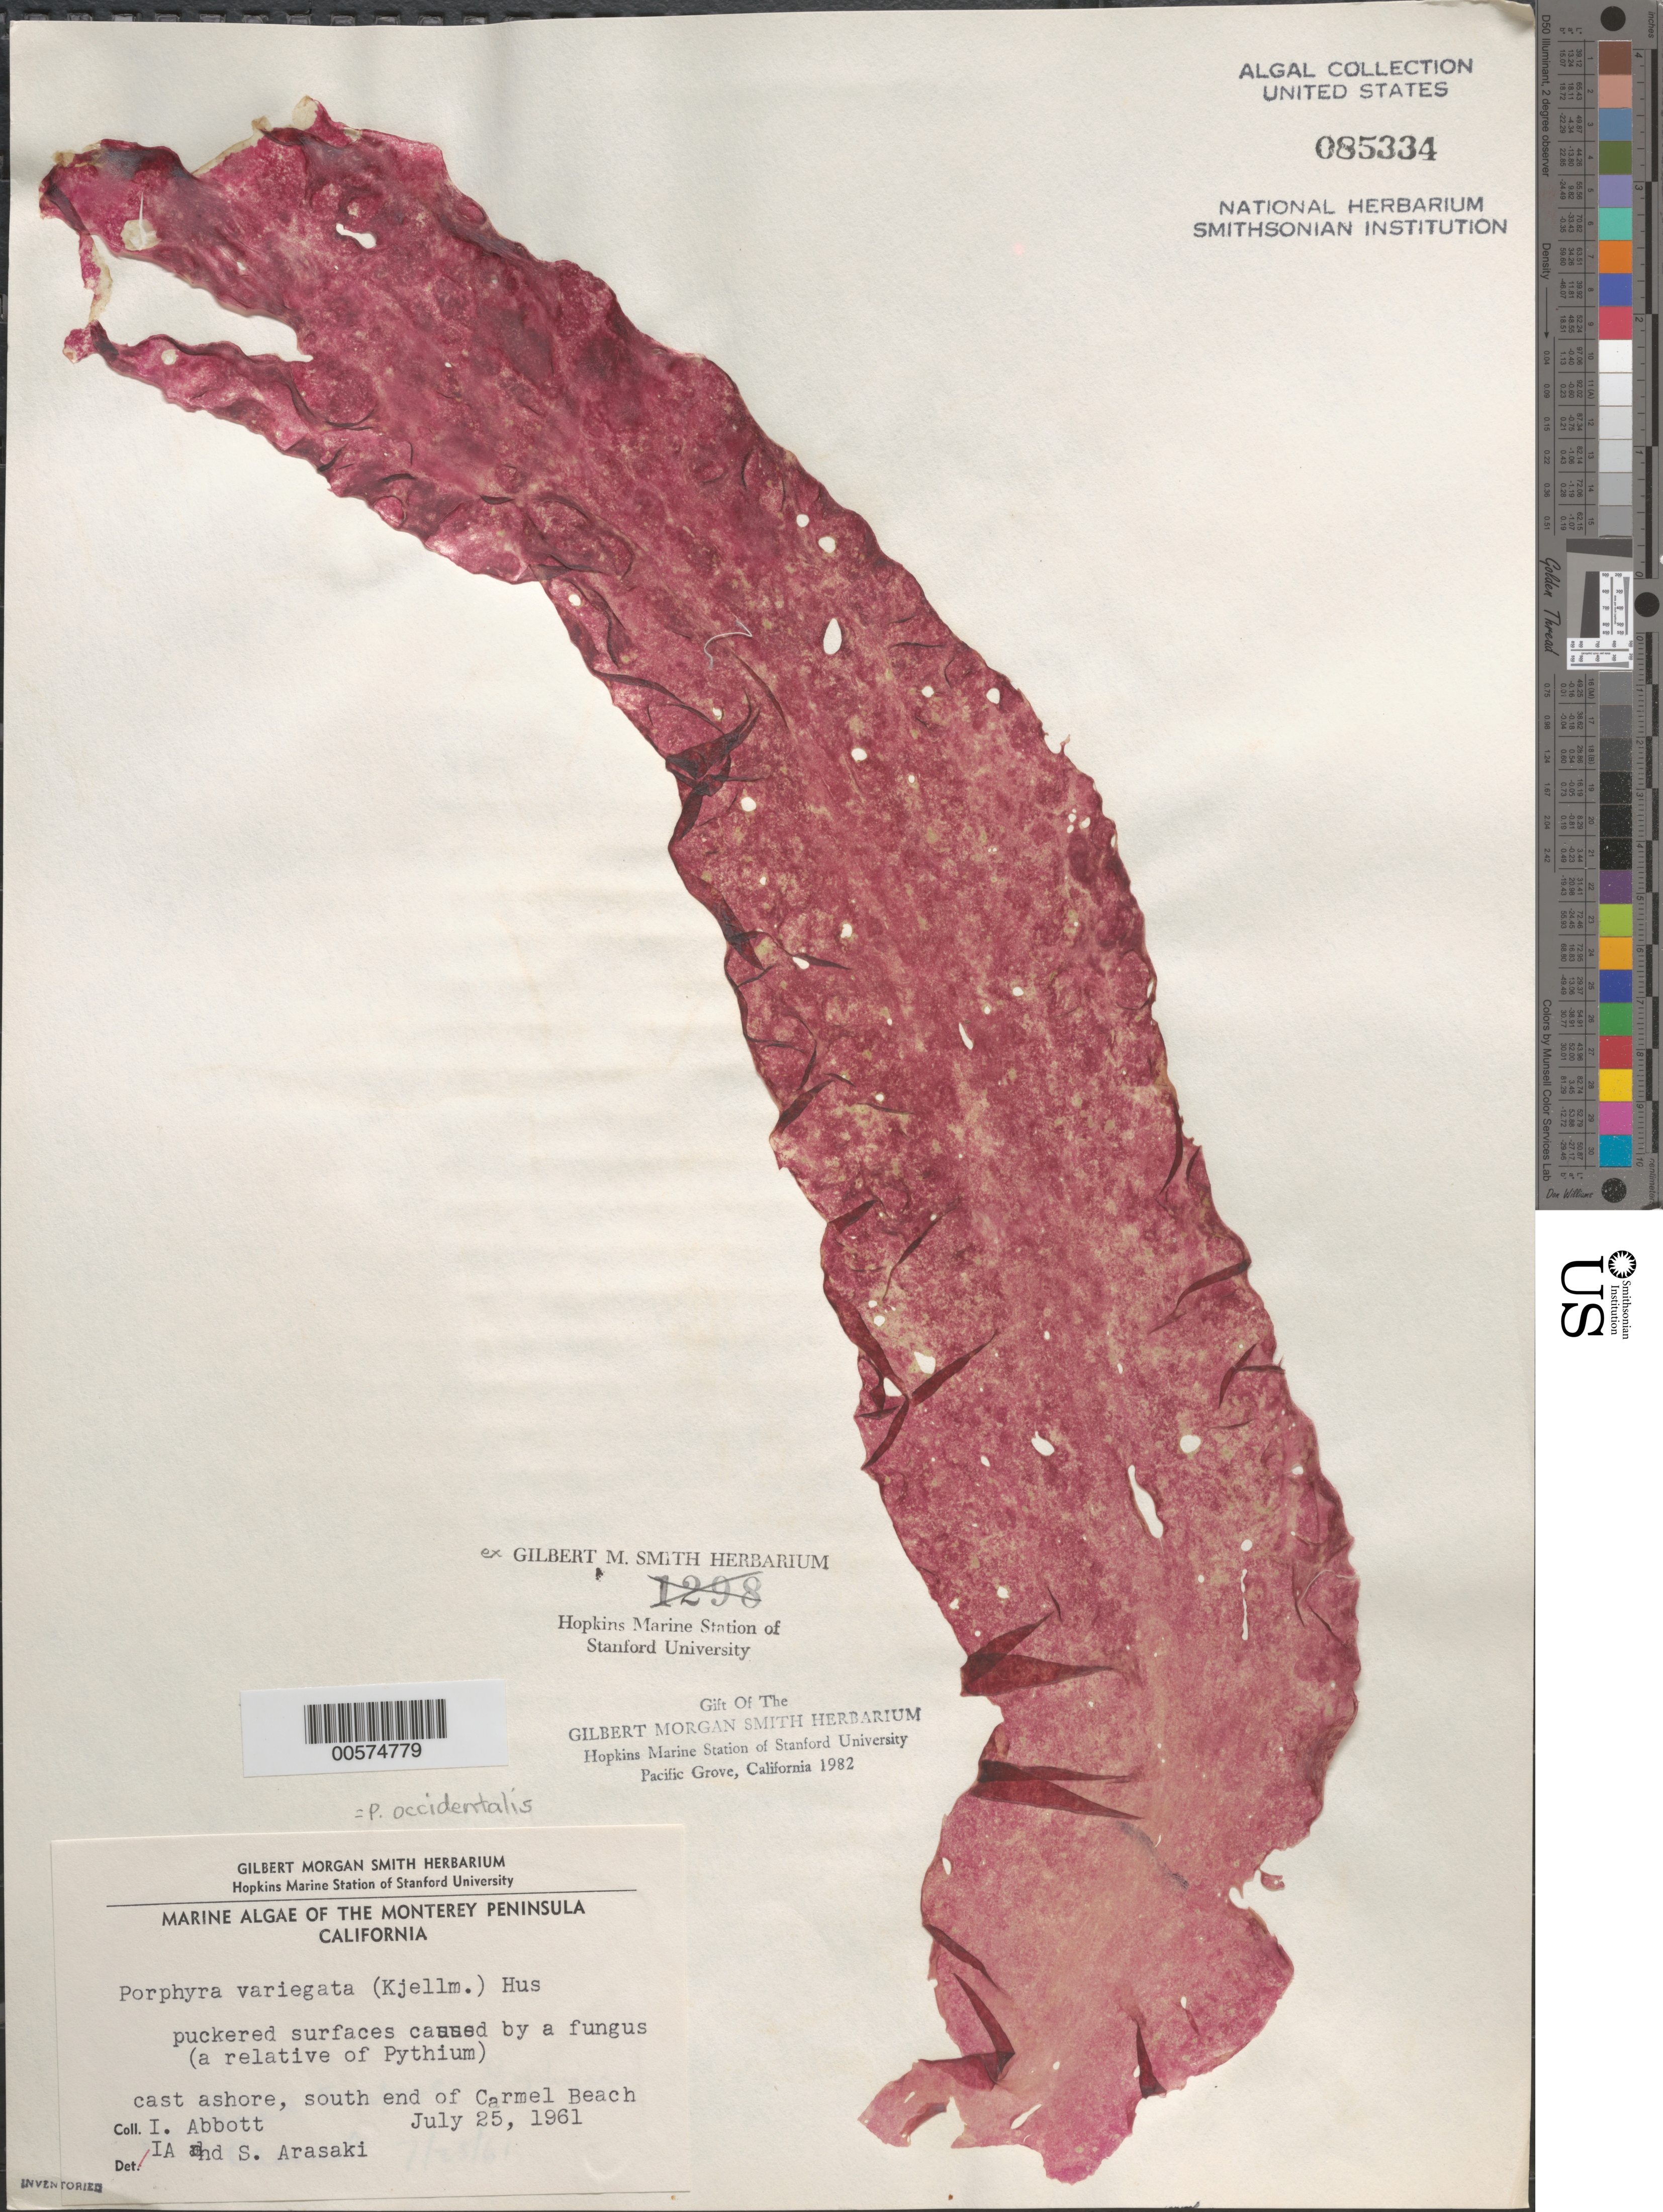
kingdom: Plantae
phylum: Rhodophyta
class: Bangiophyceae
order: Bangiales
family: Bangiaceae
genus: Porphyra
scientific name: Porphyra occidentalis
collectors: I. A. Abbott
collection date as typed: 25 Jul 1961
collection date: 1961-07-25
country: United States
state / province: California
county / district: Monterey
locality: Carmel Beach, south end, Monterey Peninsula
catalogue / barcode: US 85334